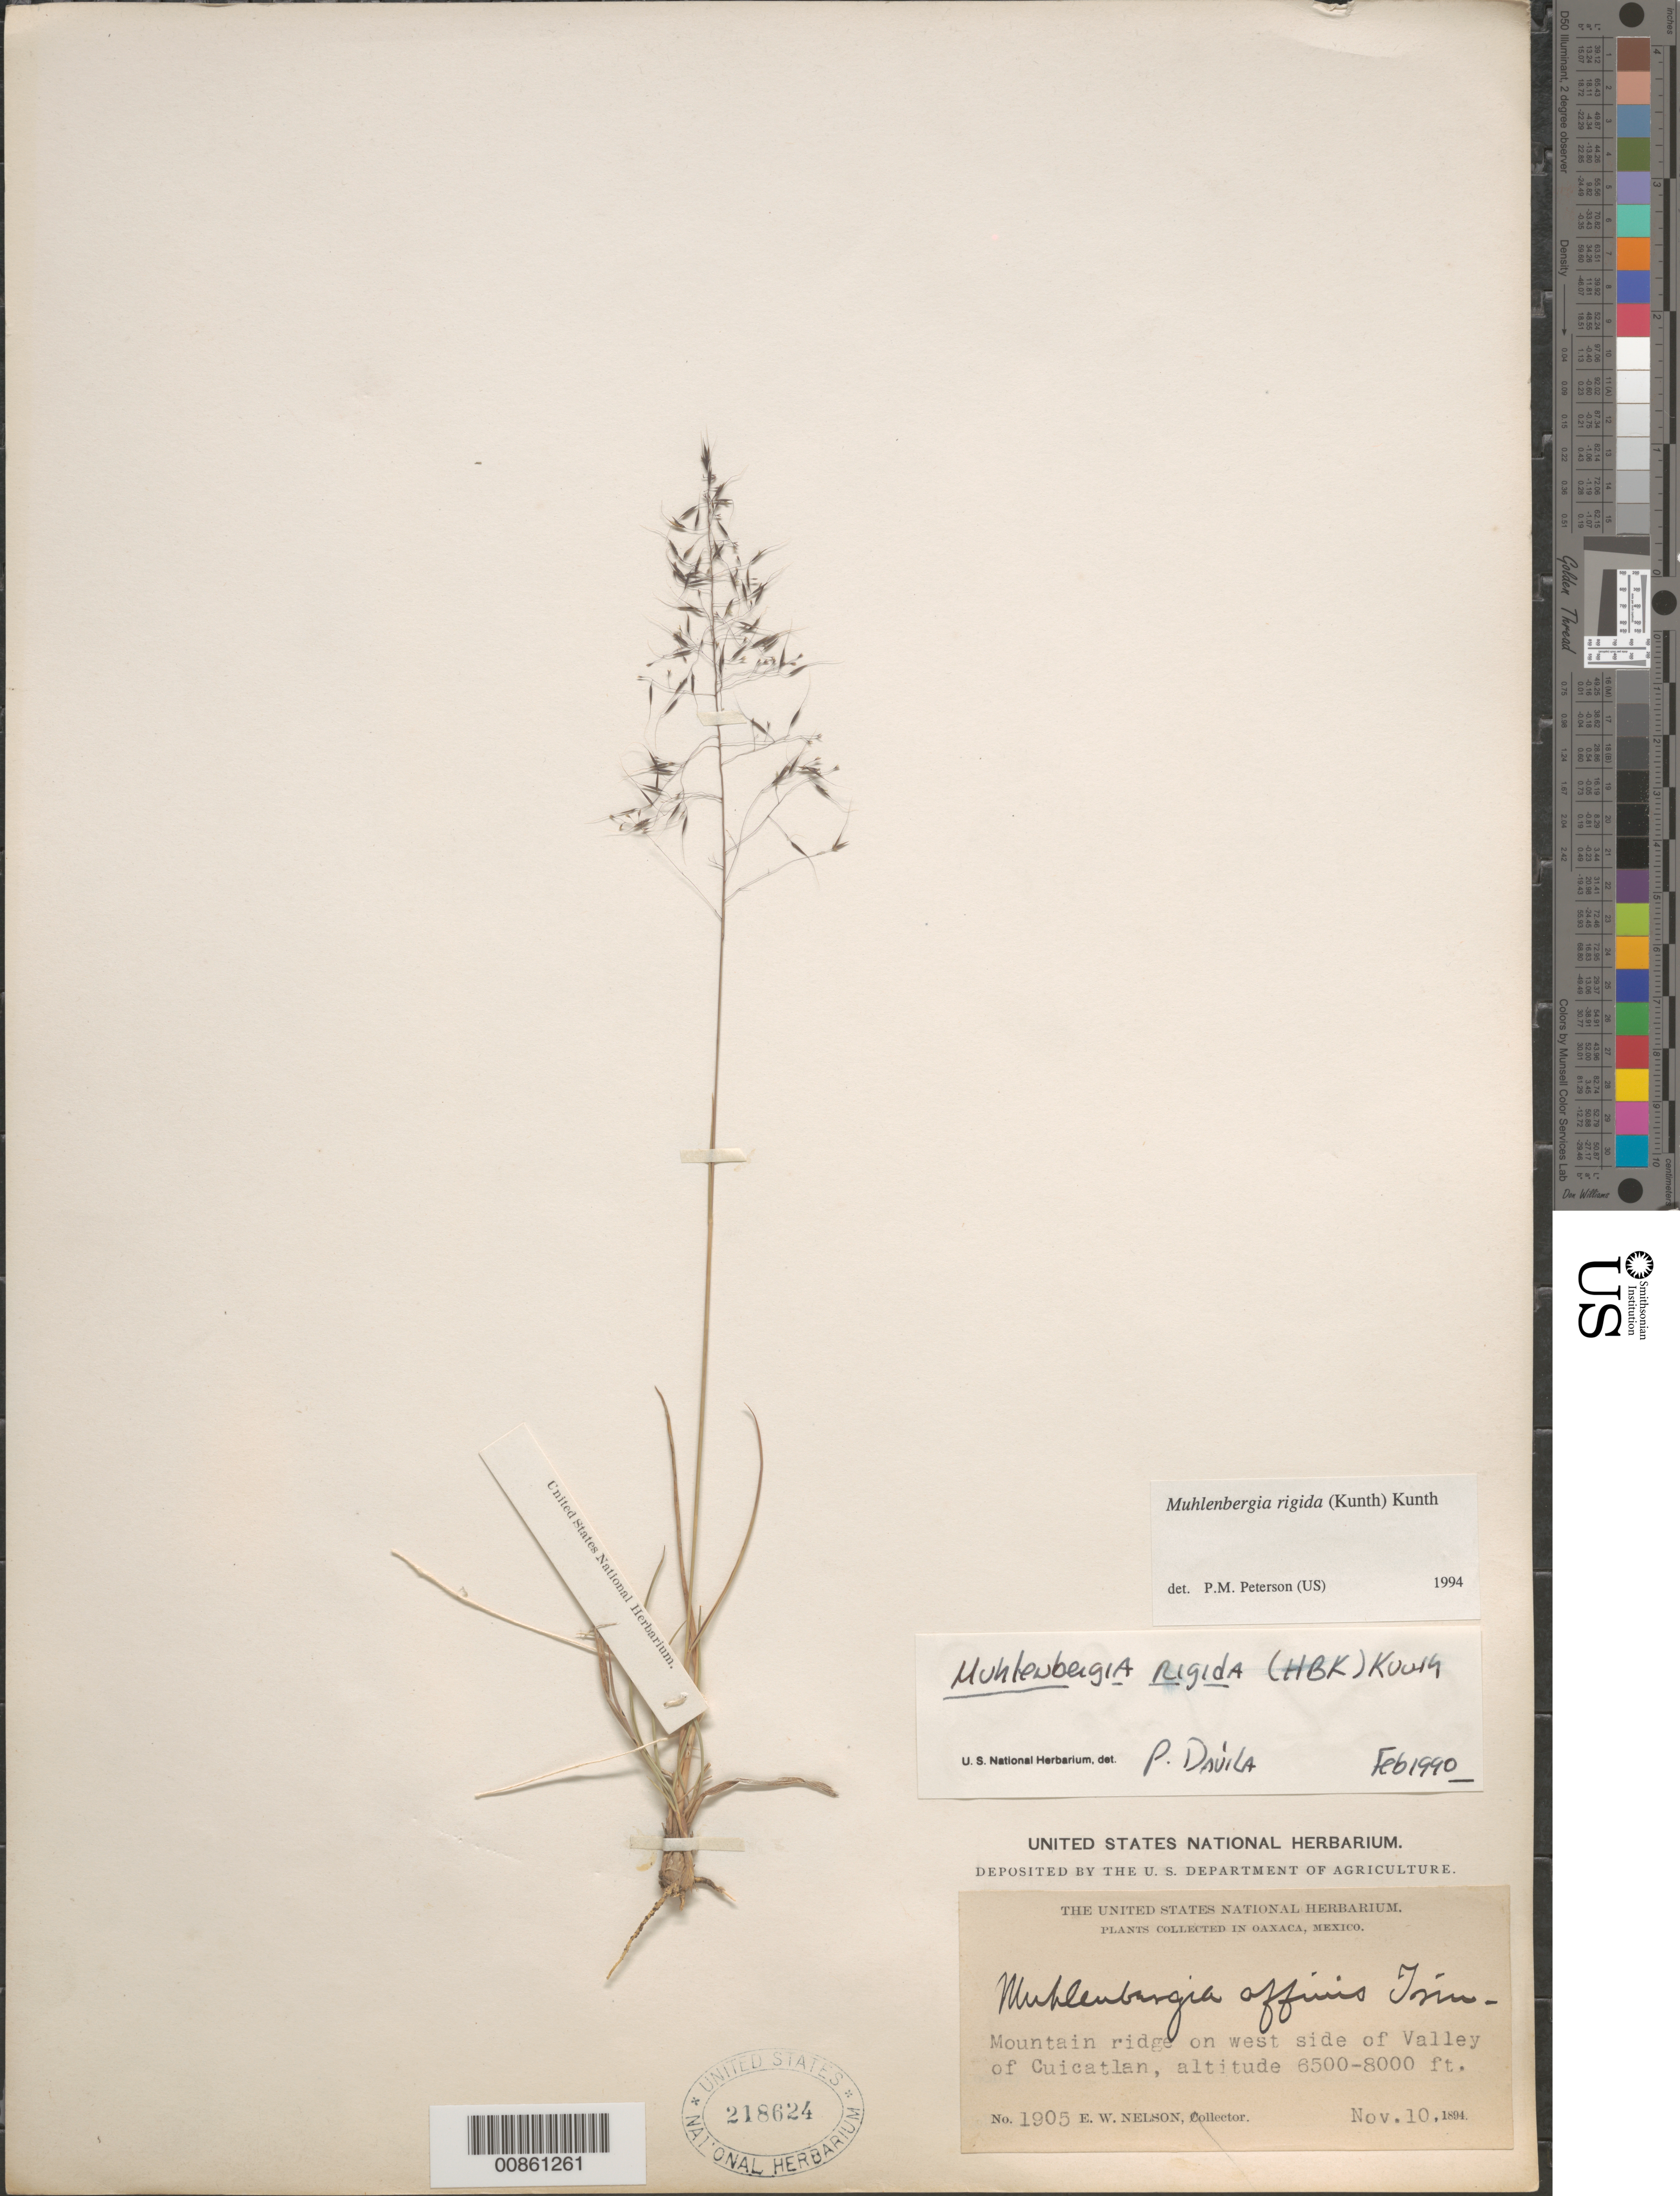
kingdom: Plantae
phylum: Tracheophyta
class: Liliopsida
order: Poales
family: Poaceae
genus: Muhlenbergia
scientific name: Muhlenbergia rigida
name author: (Kunth) Kunth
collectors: E. W. Nelson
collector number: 1905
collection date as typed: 10 Nov 1904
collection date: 1904-11-10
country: Mexico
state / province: Oaxaca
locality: Mtn. ridge on W side of Valley Cuicatlan, Oax.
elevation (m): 2438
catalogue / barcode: US 218624